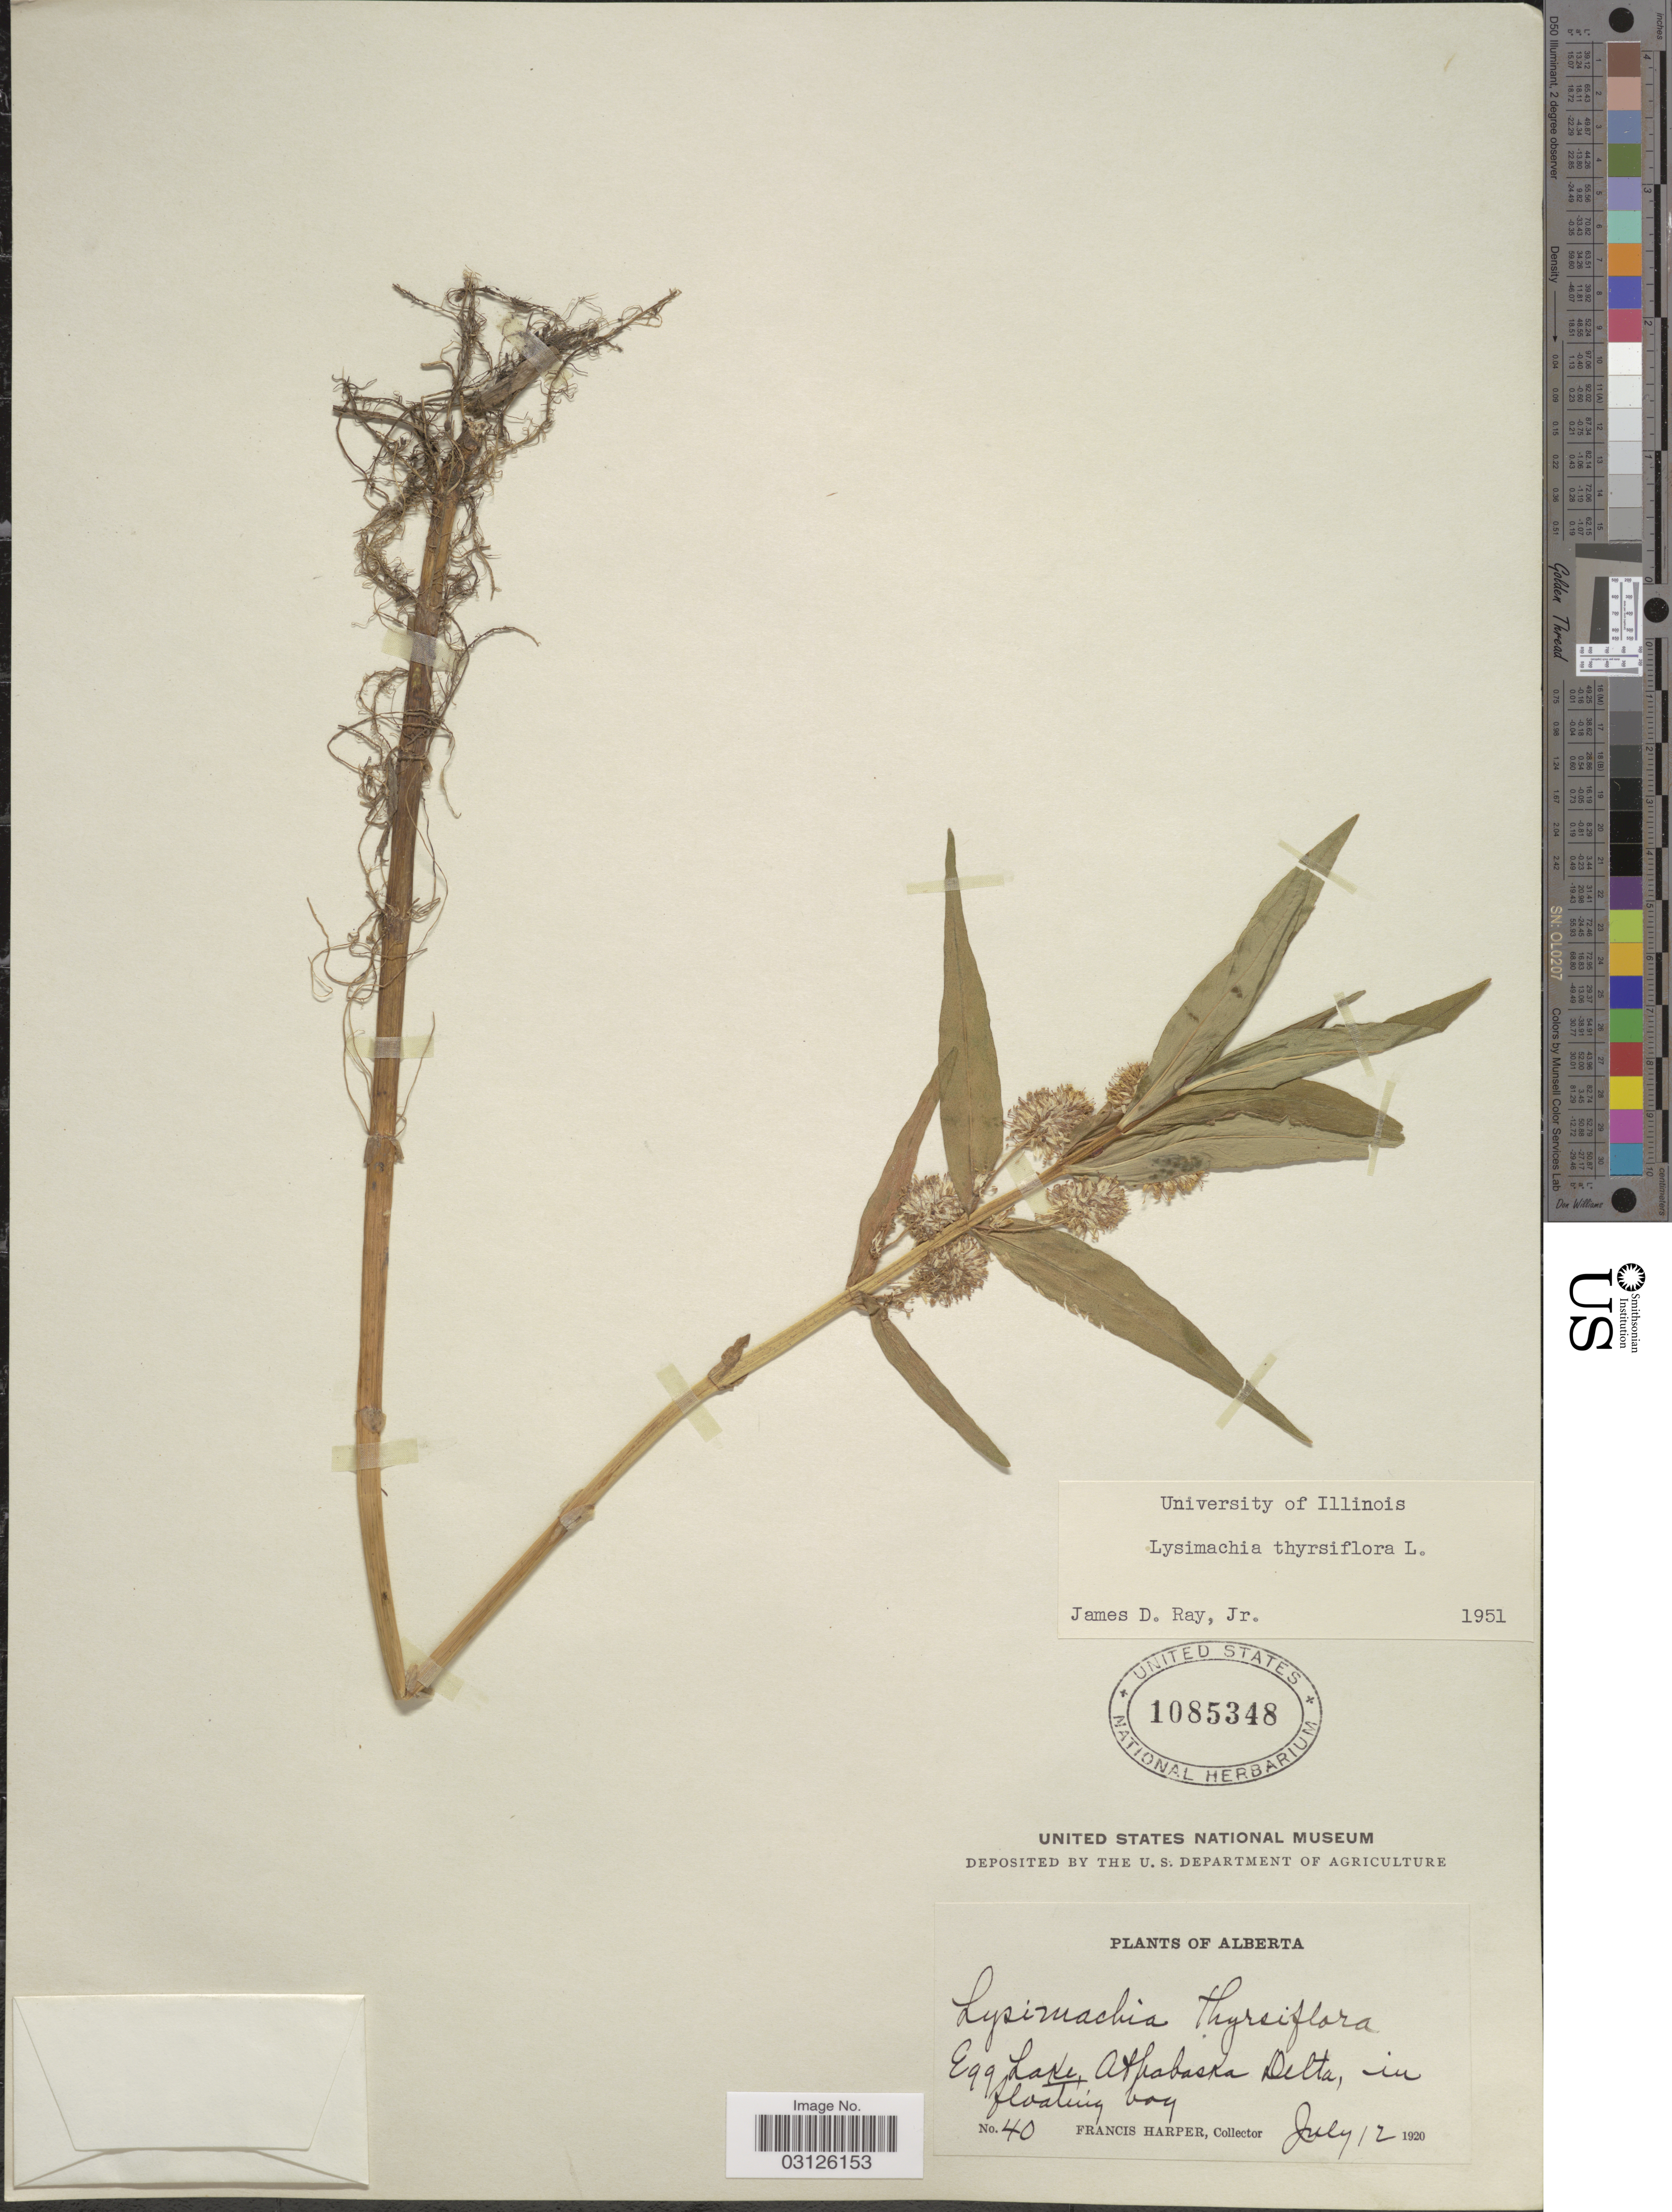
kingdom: Plantae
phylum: Tracheophyta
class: Magnoliopsida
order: Ericales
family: Primulaceae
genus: Lysimachia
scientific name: Lysimachia thyrsiflora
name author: L.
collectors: F. Harper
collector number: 40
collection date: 1920-07-12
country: Canada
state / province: Alberta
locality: Egg Lake, Athabaska Delta, in floating bay.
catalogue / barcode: US 1085348